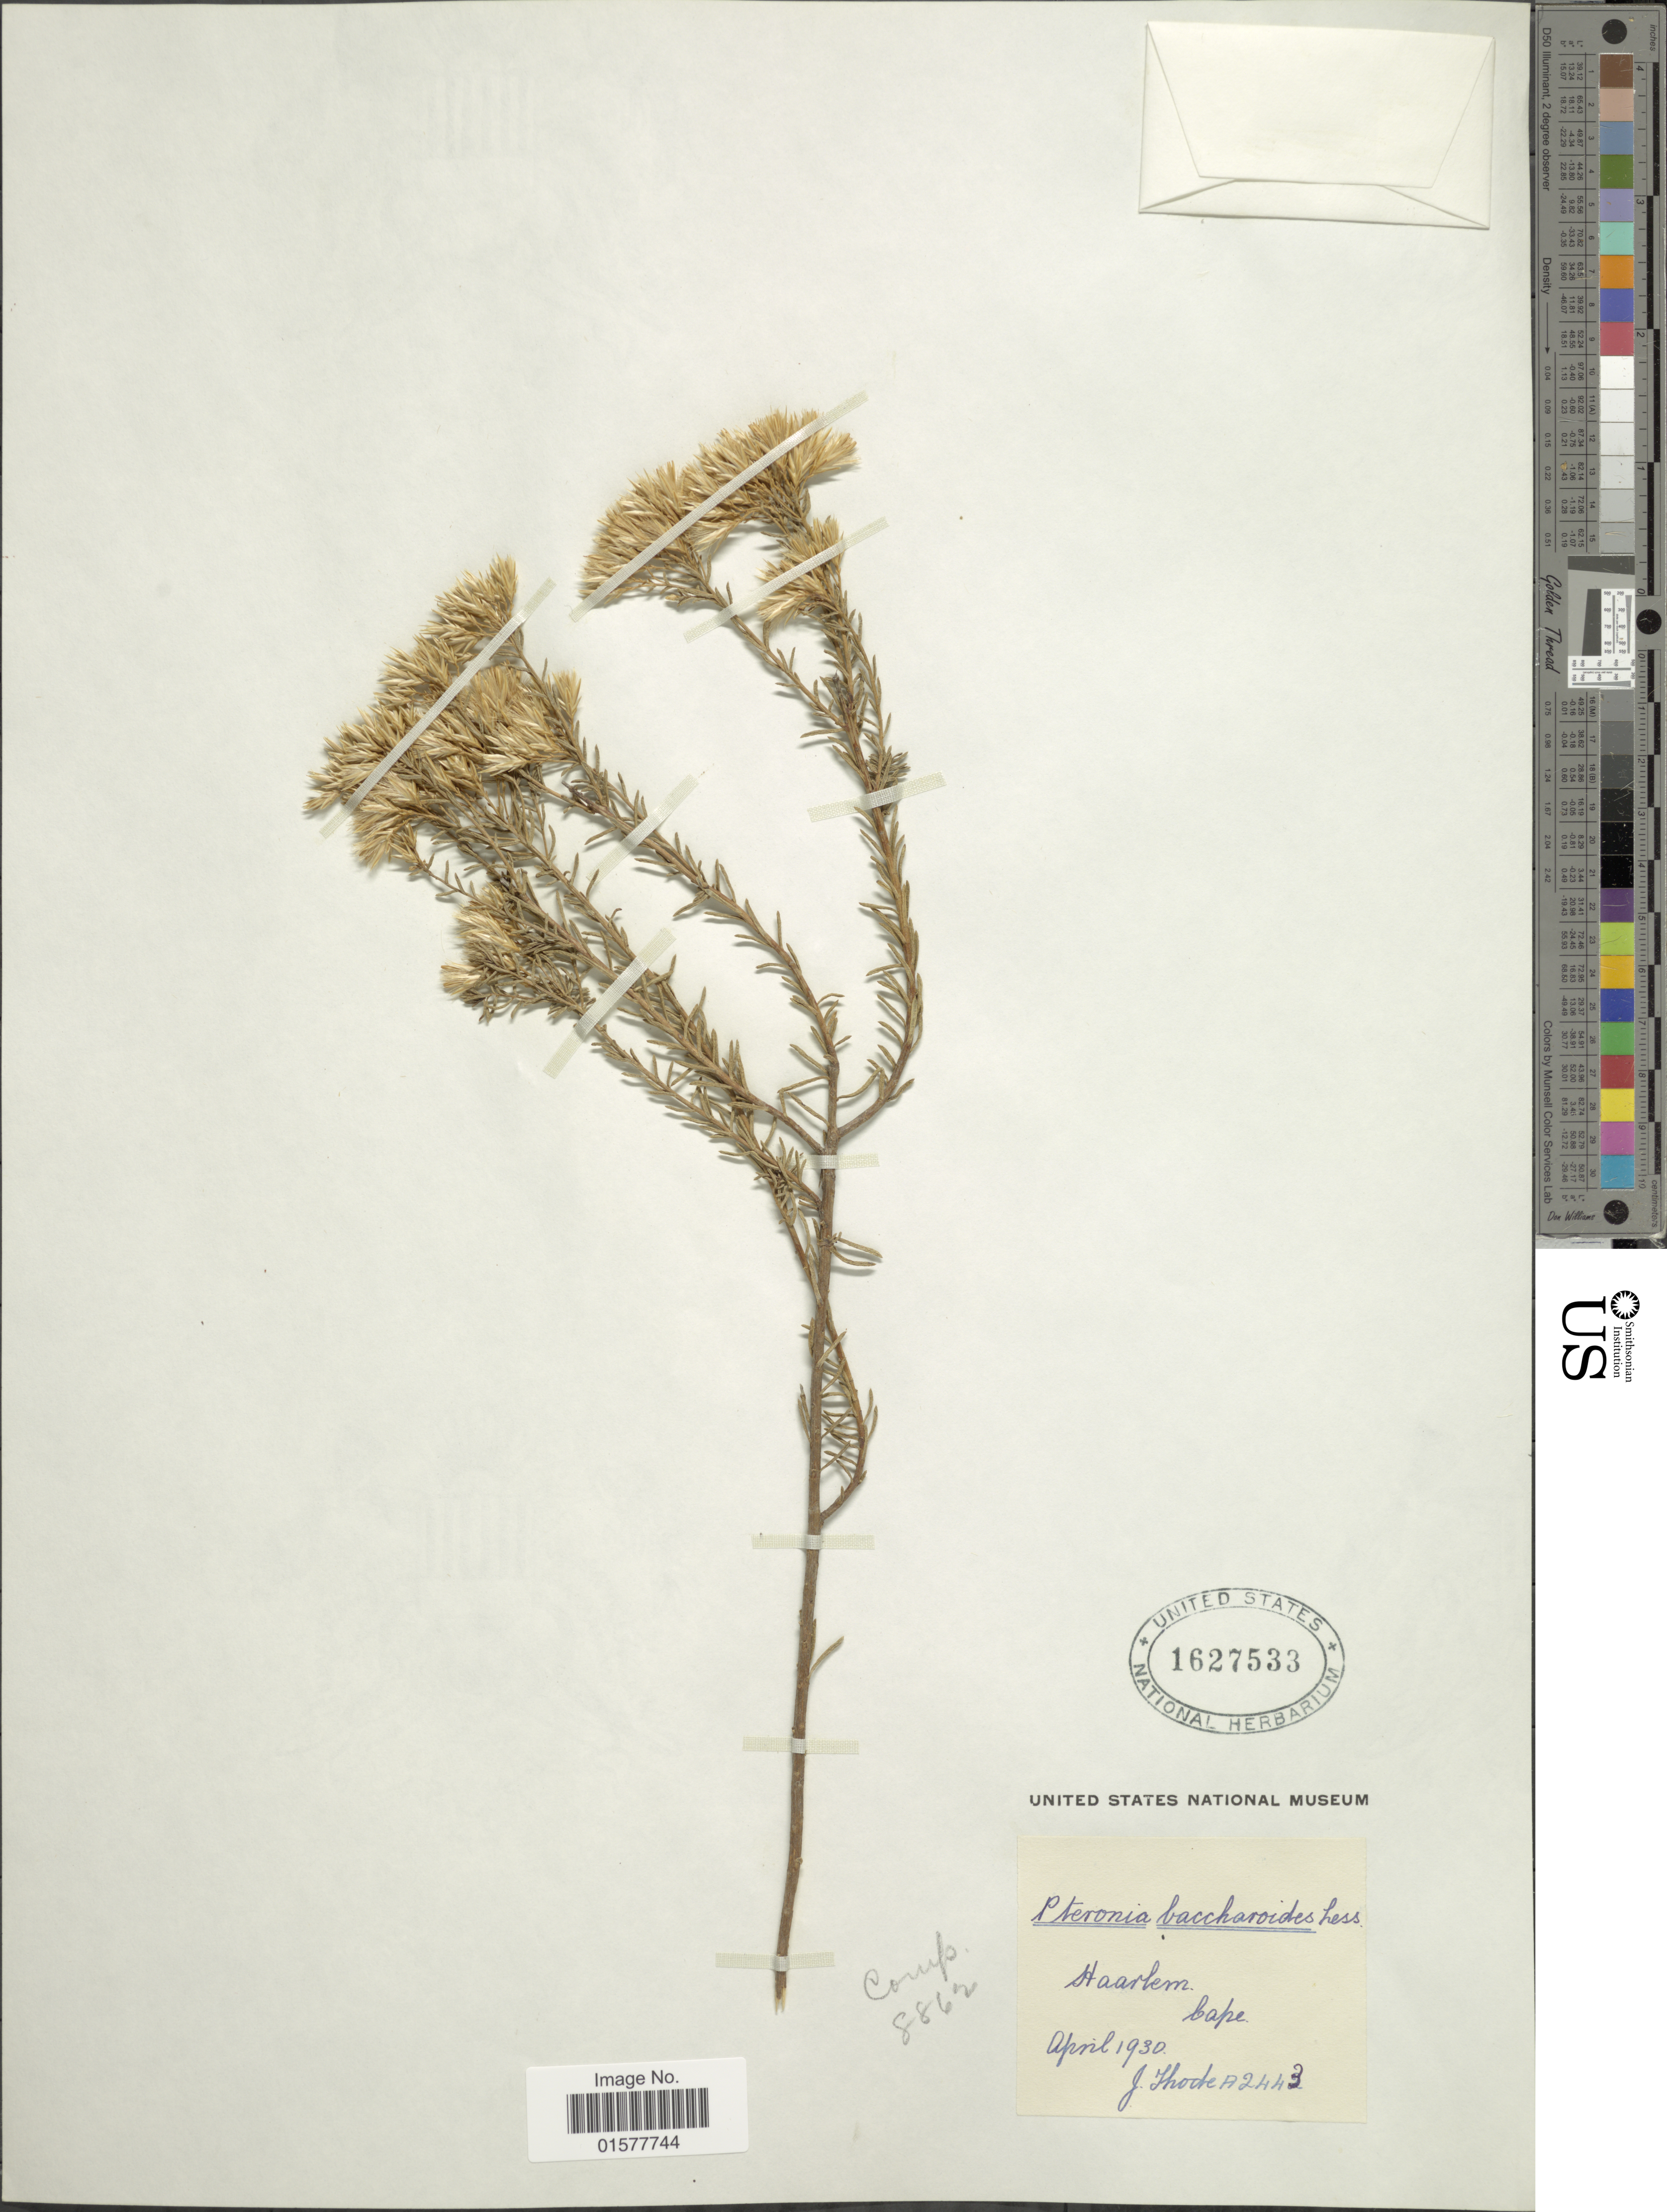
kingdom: Plantae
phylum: Tracheophyta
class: Magnoliopsida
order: Asterales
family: Asteraceae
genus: Pteronia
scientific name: Pteronia baccharoides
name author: Less.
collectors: J. Thode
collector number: A2443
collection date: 1930-04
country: South Africa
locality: Haarlem Cape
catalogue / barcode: US 1627533